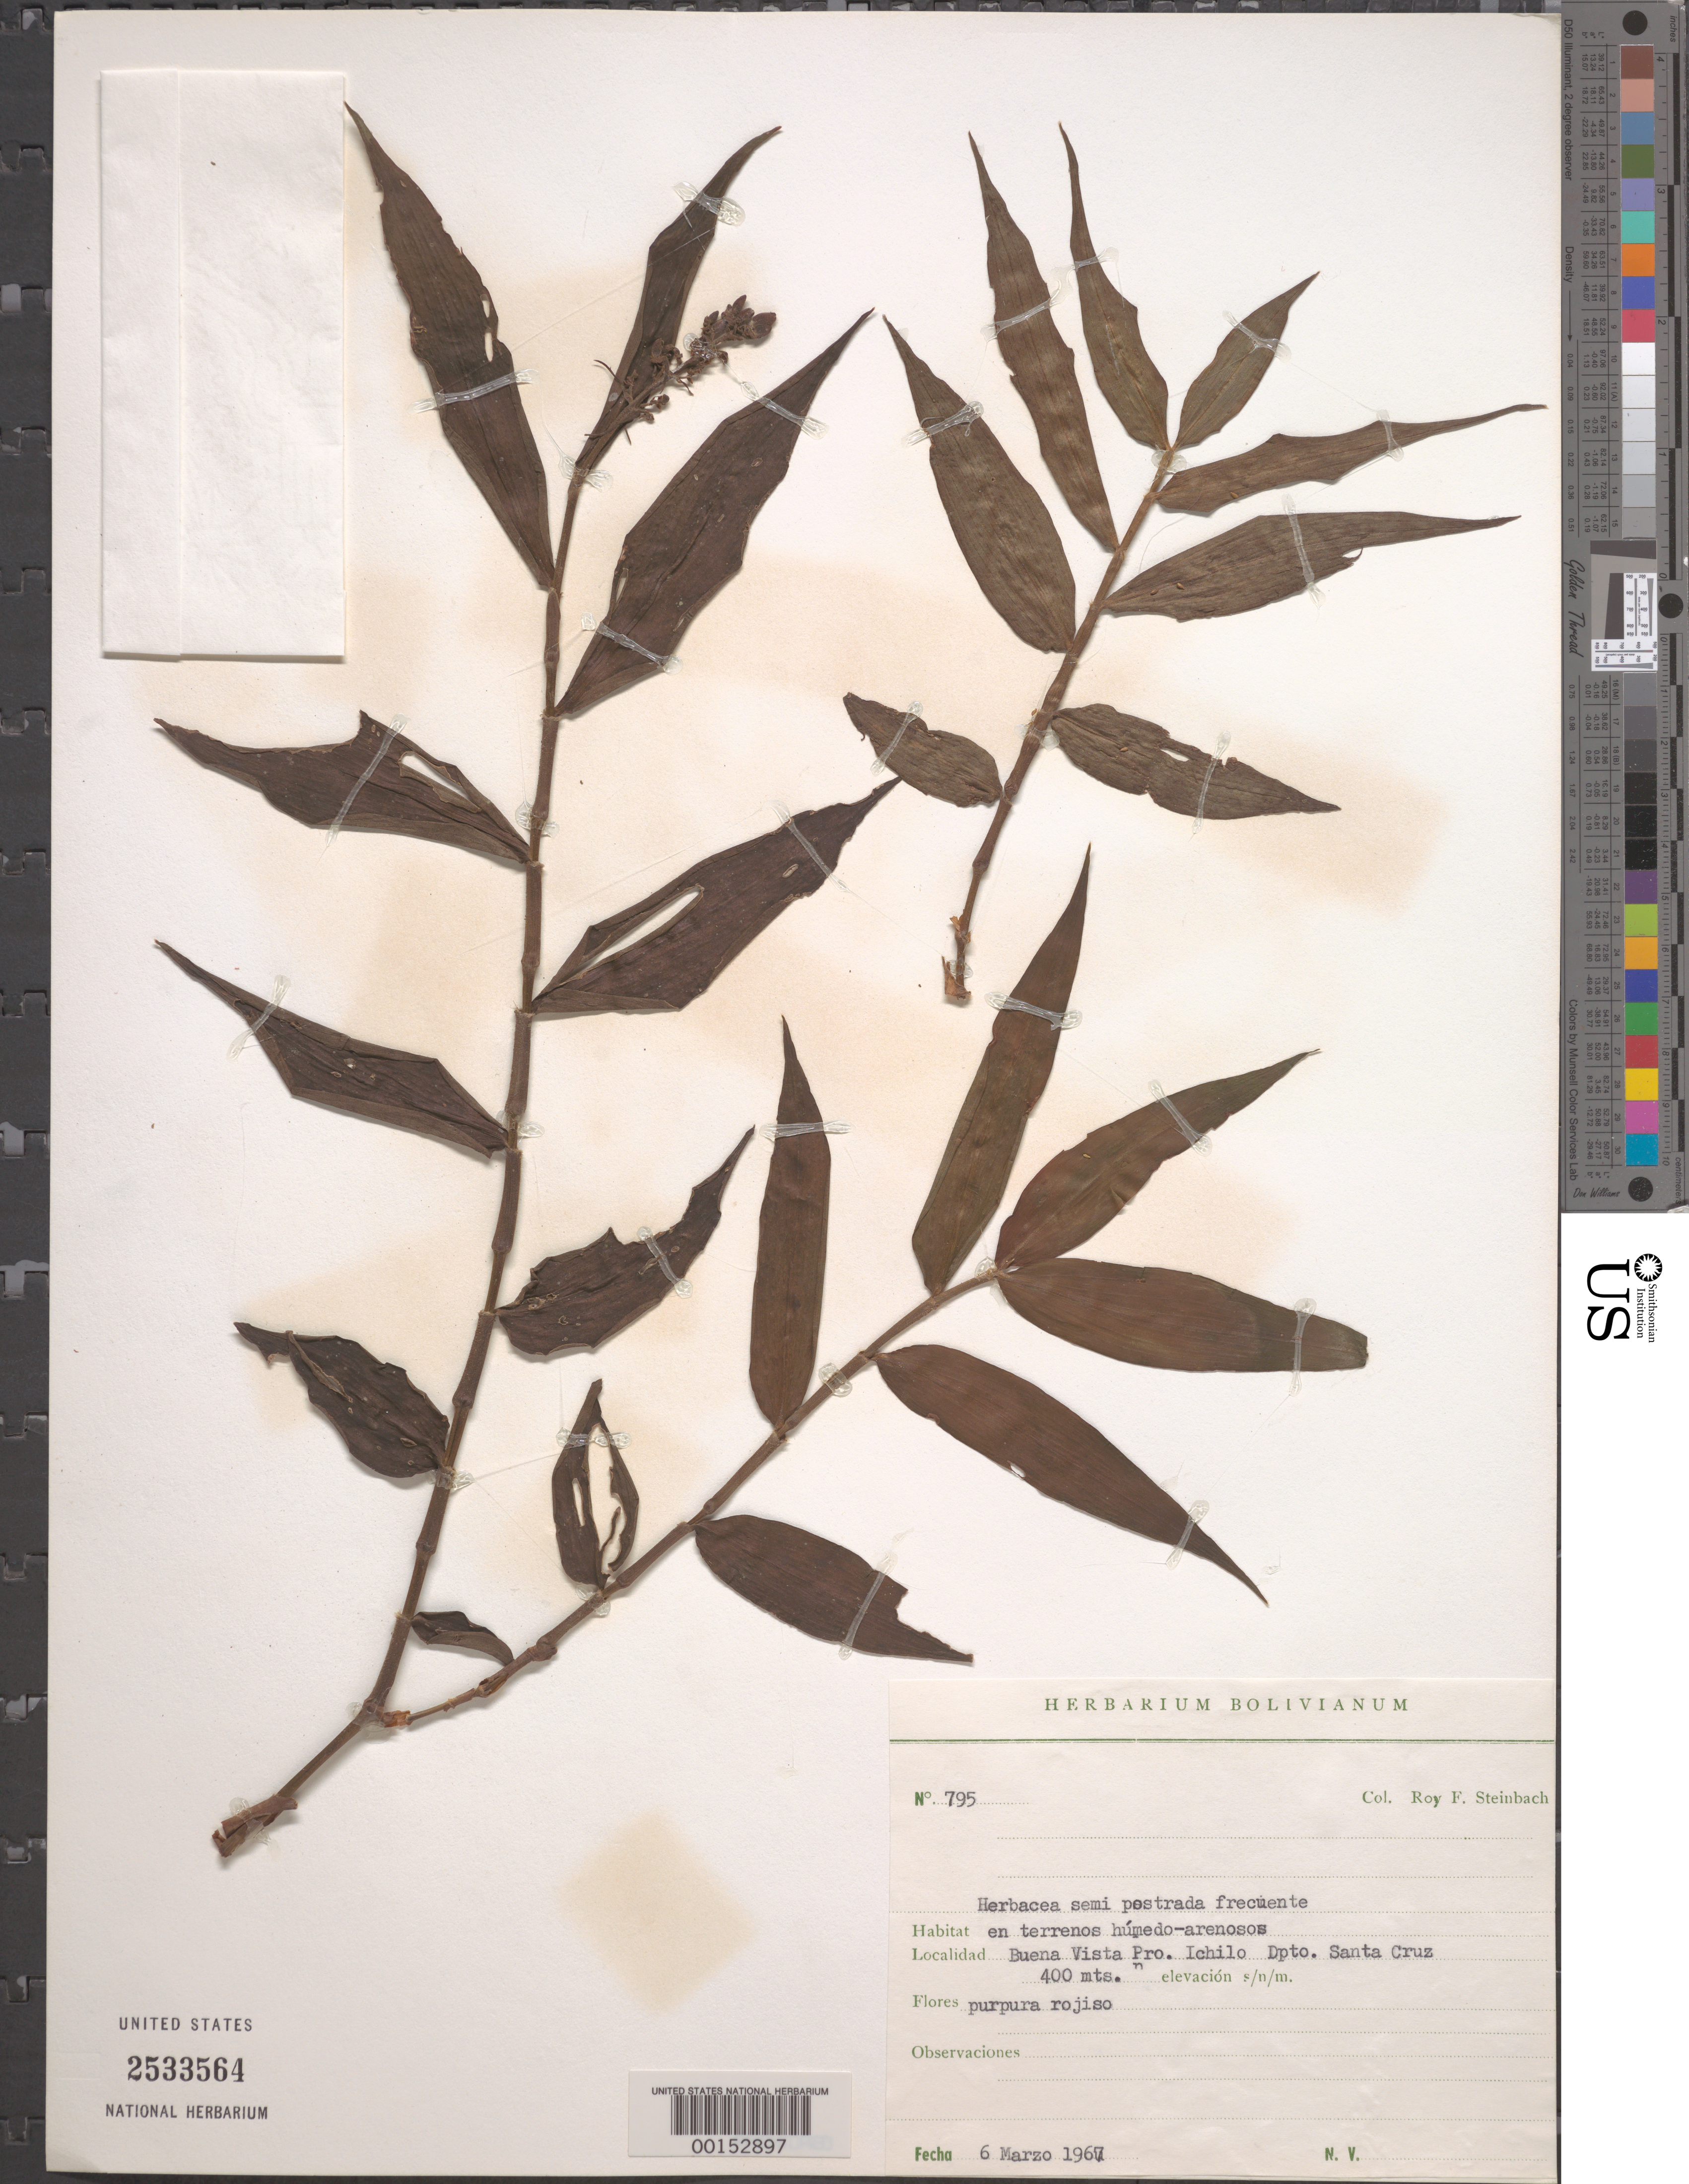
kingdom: Plantae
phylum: Tracheophyta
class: Liliopsida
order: Commelinales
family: Commelinaceae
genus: Dichorisandra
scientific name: Dichorisandra sp.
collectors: R. F. Steinbach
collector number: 795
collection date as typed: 06 Mar 1967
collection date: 1967-03-06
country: Bolivia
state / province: Santa Cruz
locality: Buena Vista; Ichilo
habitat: Moist, sandy soil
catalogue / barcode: US 2533564